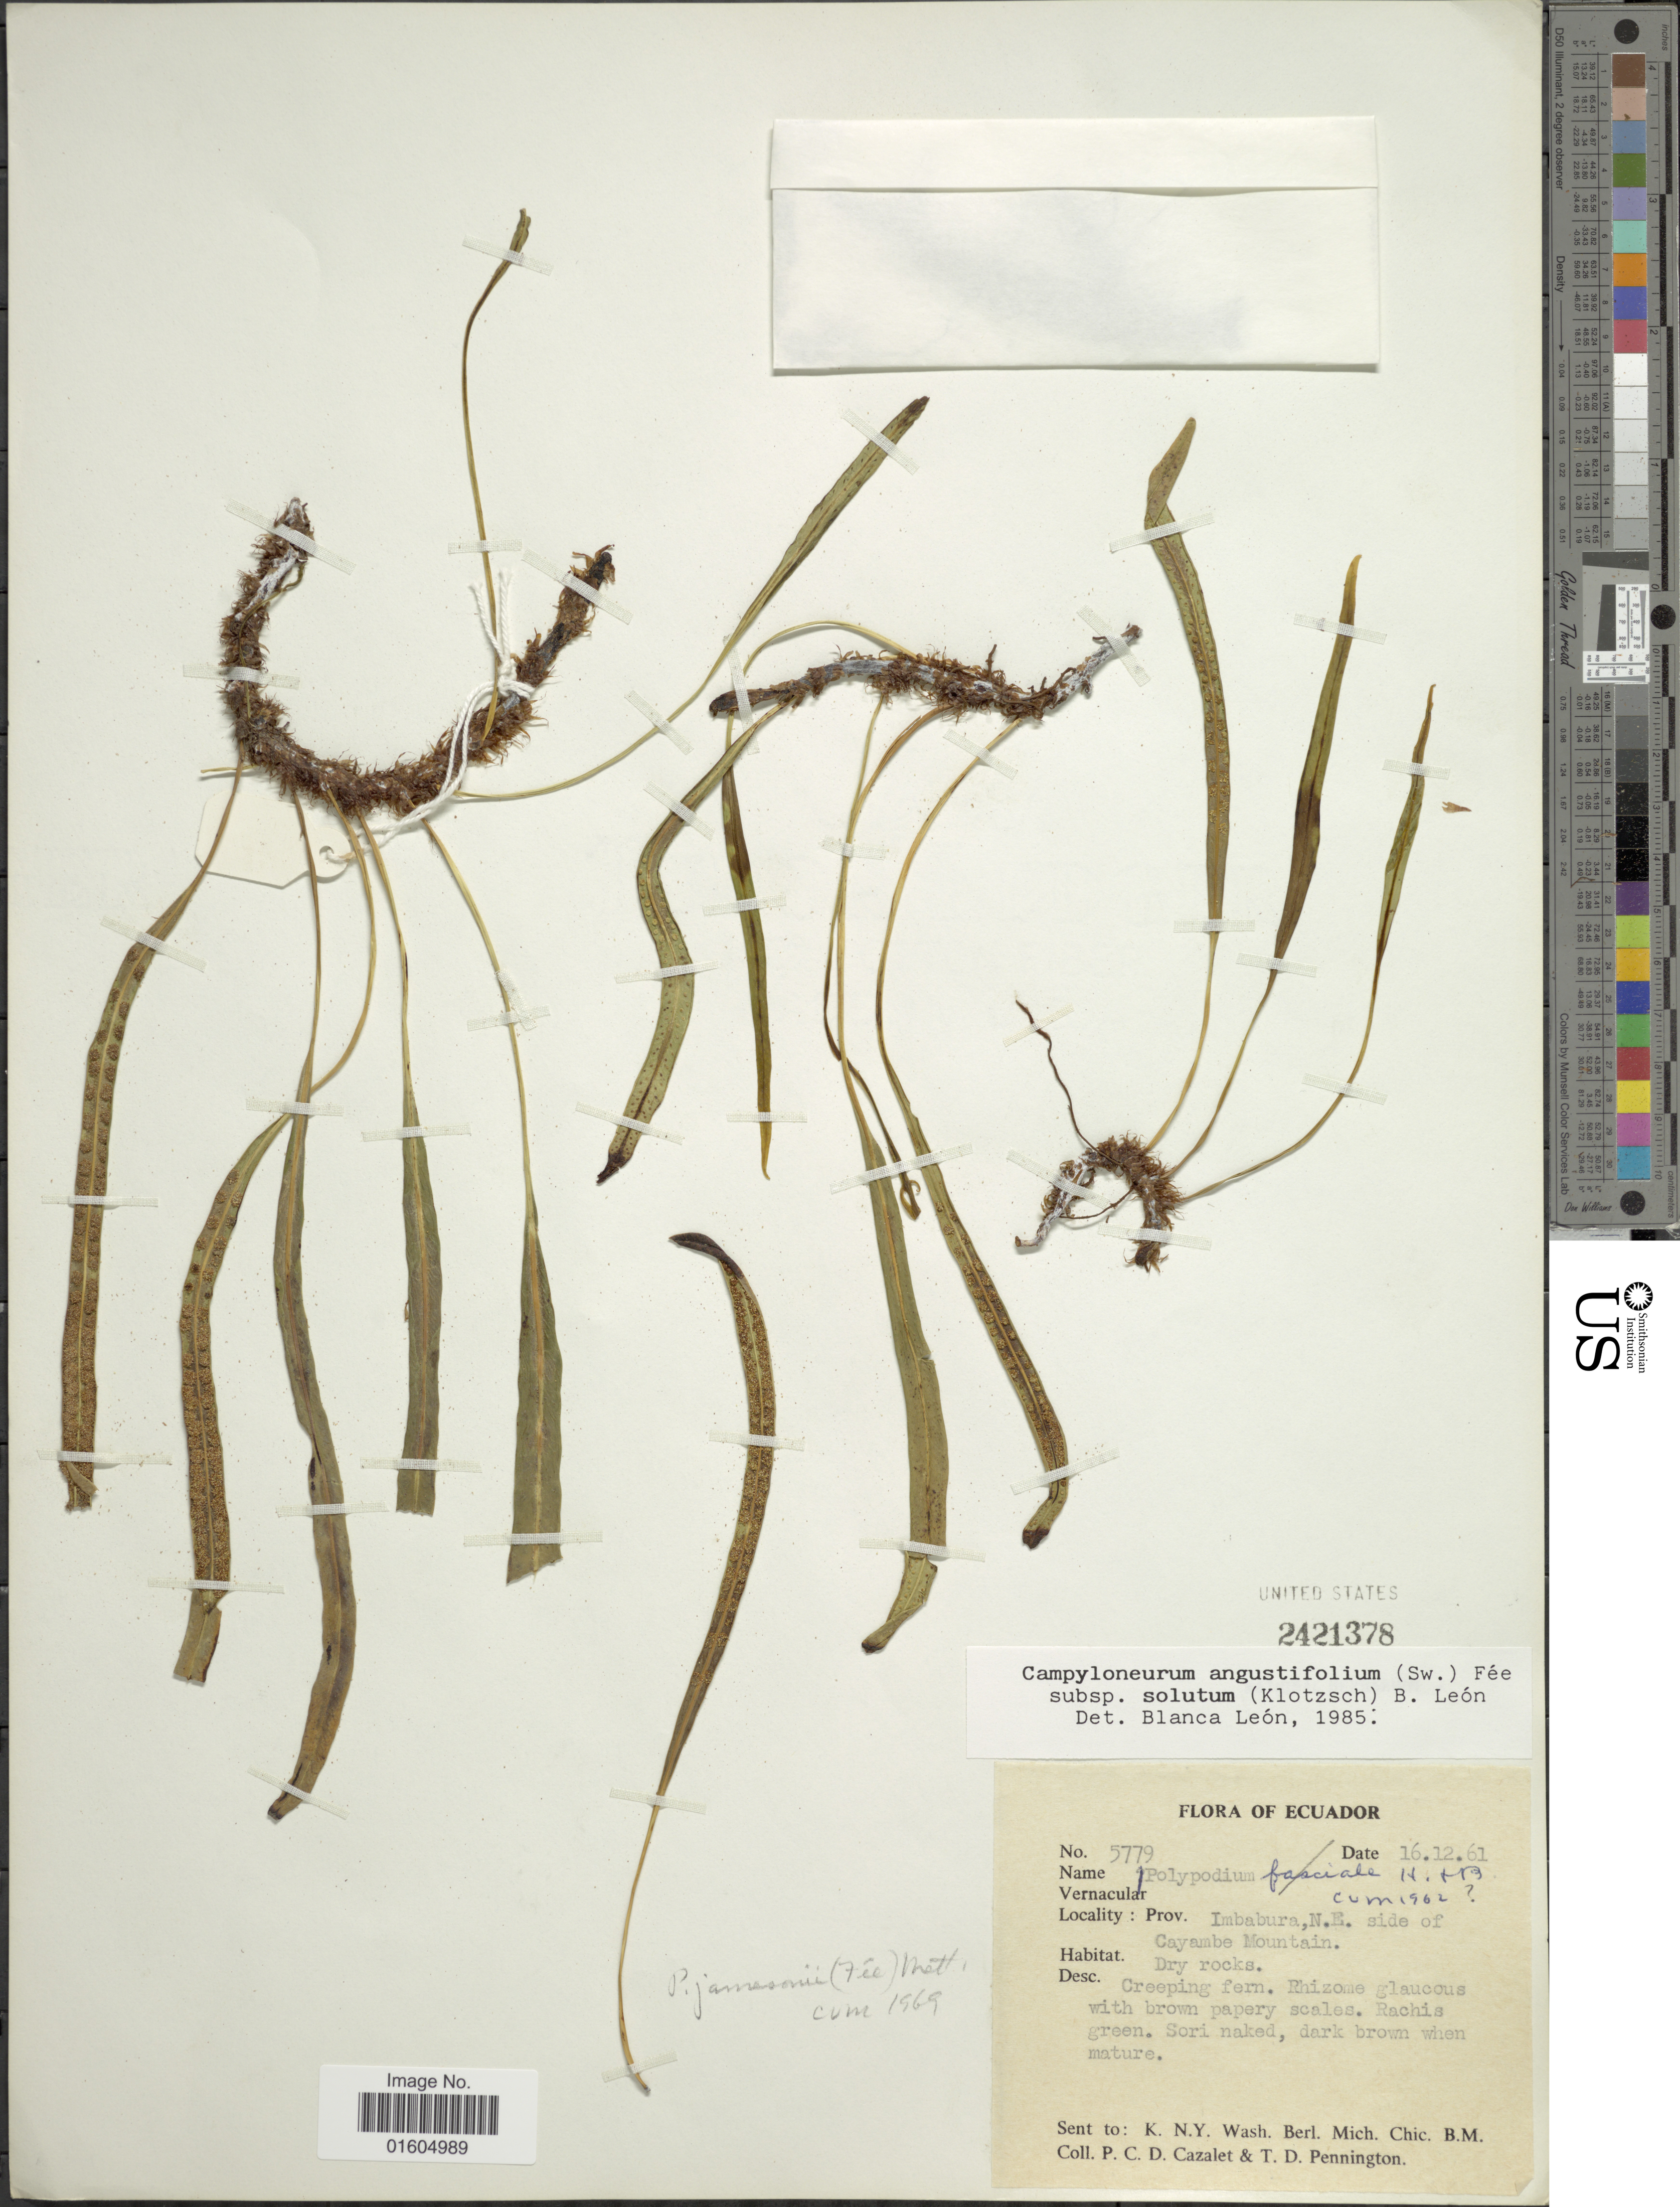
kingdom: Plantae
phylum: Tracheophyta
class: Polypodiopsida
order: Polypodiales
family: Polypodiaceae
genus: Campyloneurum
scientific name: Campyloneurum solutum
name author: (Klotzsch) Fée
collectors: P. C. D. Cazalet & T. D. Pennington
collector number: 5779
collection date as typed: Transcribed d/m/y: 16/12/91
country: Ecuador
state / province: Imbabura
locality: Ecuador. Prov. Imbabura, N. E. side of Cayambe Mountain.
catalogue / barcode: US 2421378